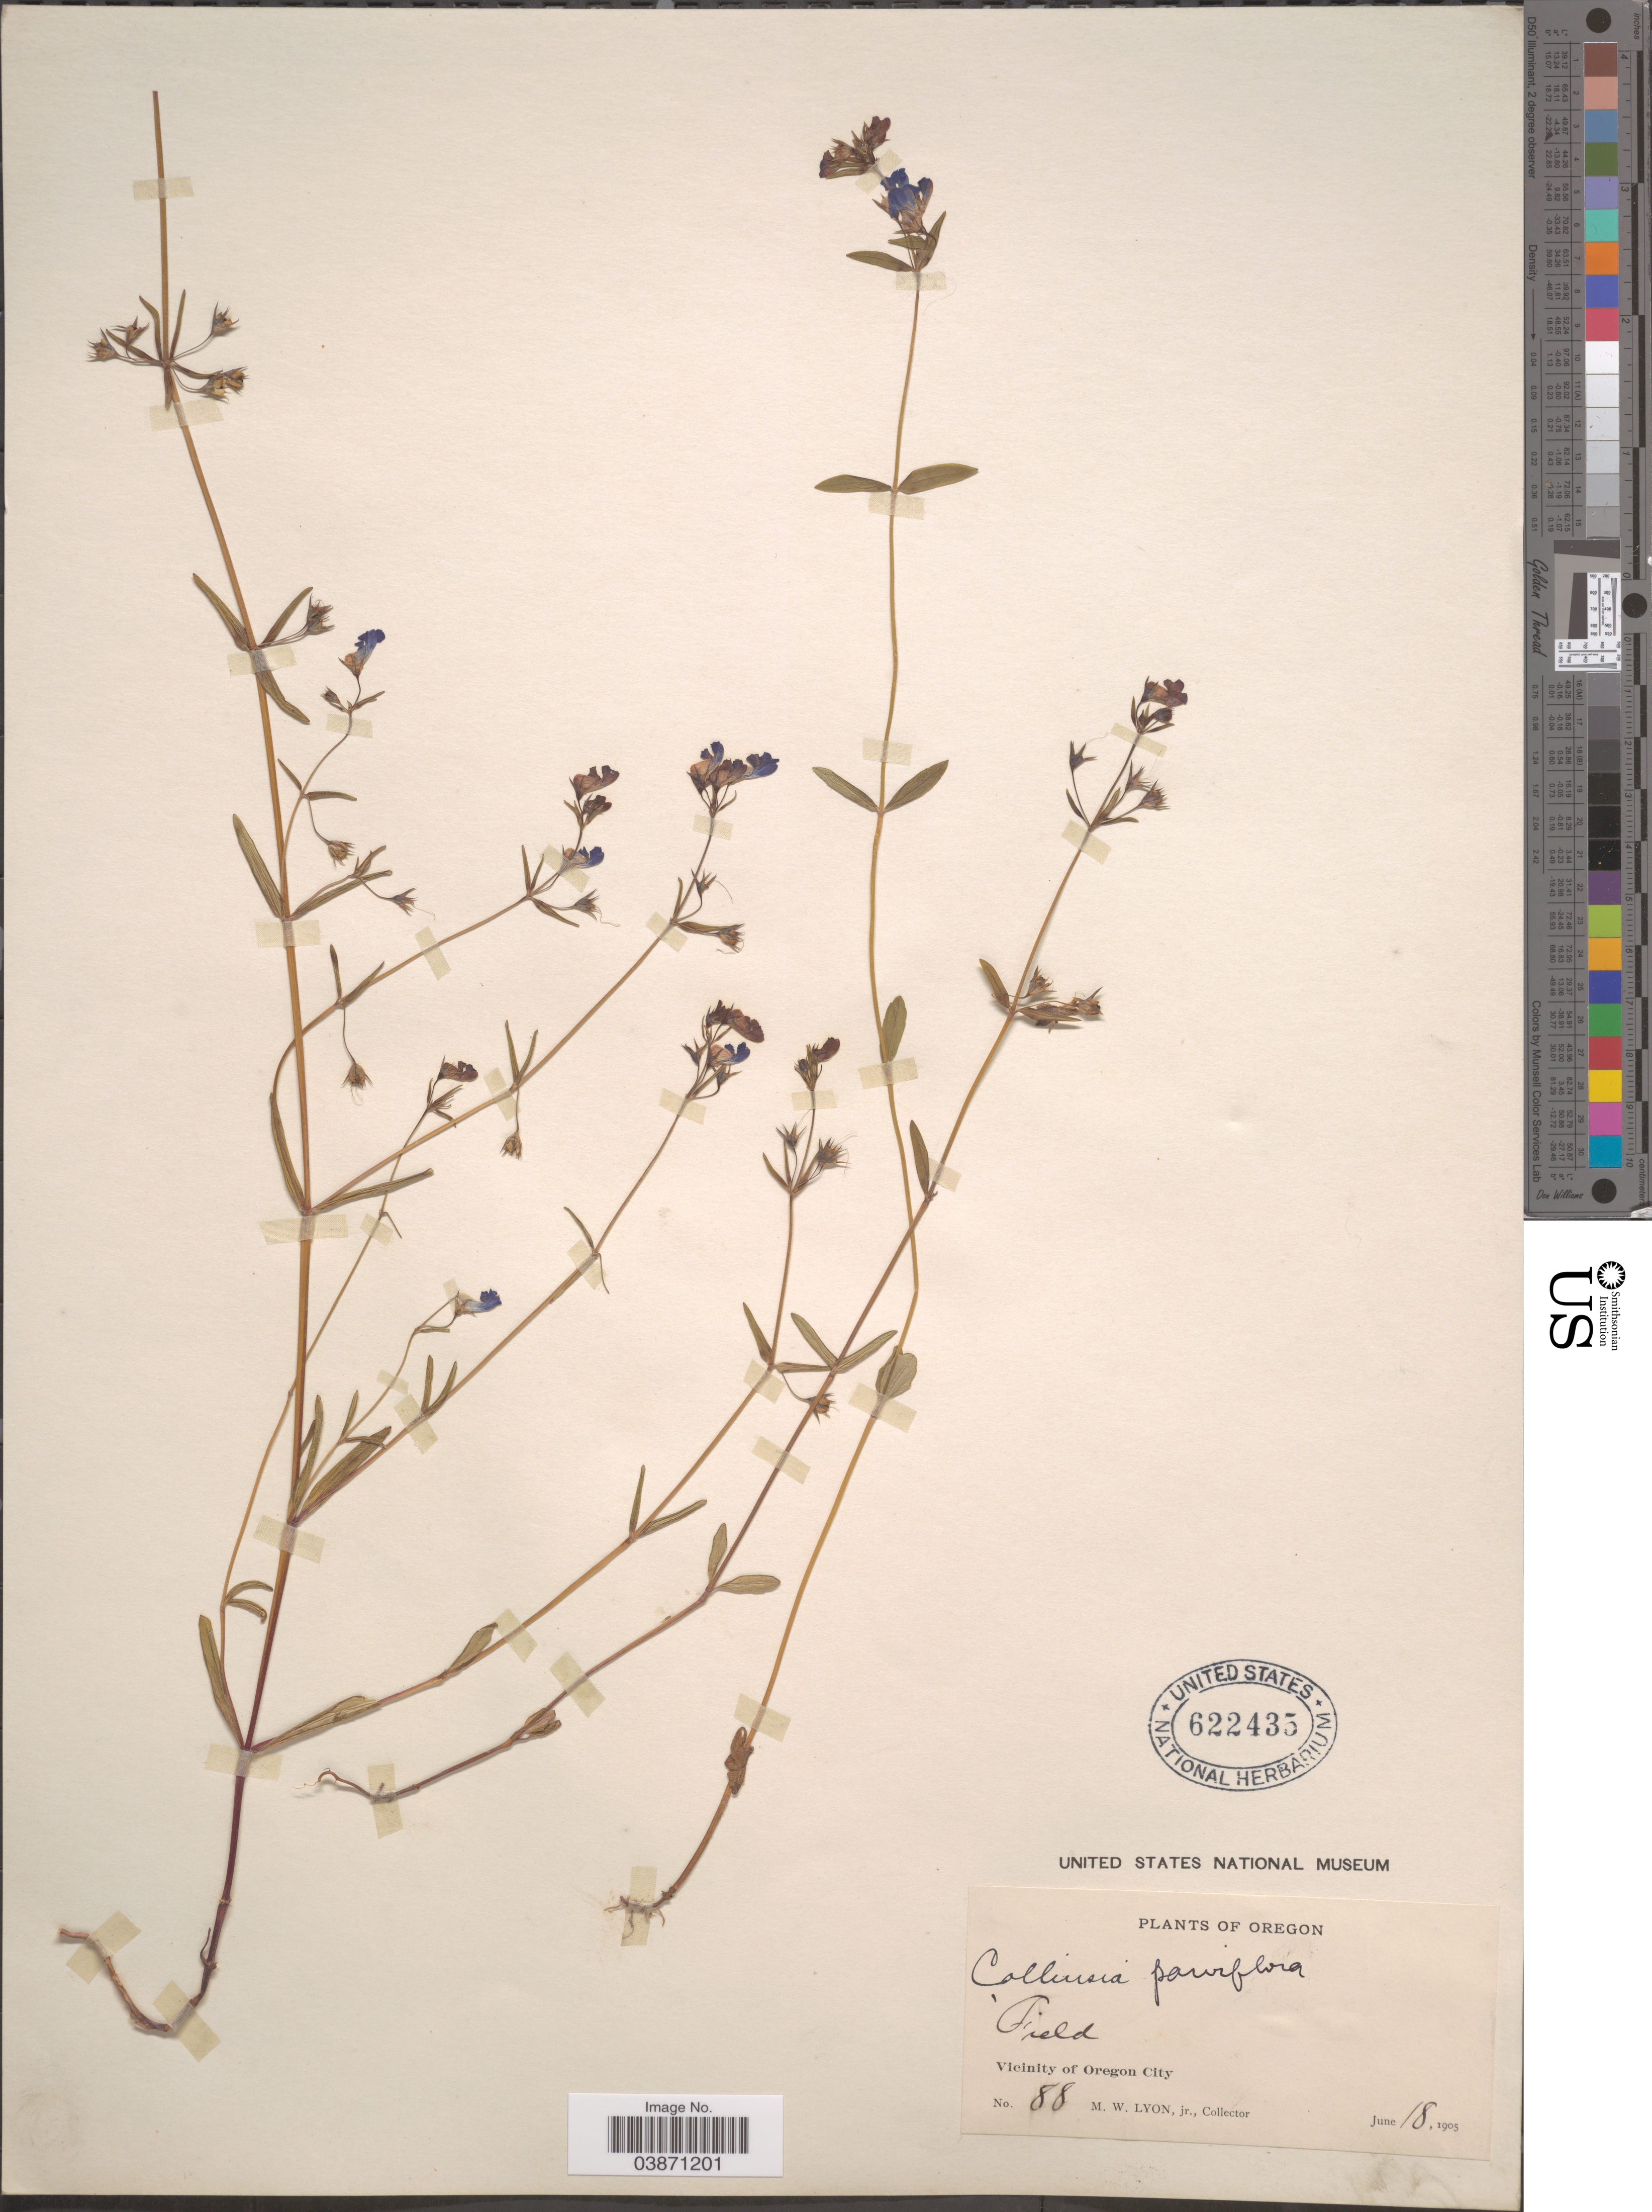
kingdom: Plantae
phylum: Tracheophyta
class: Magnoliopsida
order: Lamiales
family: Plantaginaceae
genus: Collinsia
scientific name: Collinsia parviflora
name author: Douglas ex Lindl.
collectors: M. W. Lyon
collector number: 88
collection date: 1905-06-18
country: United States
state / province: Oregon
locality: Vicinity of Oregon City.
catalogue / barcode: US 622435